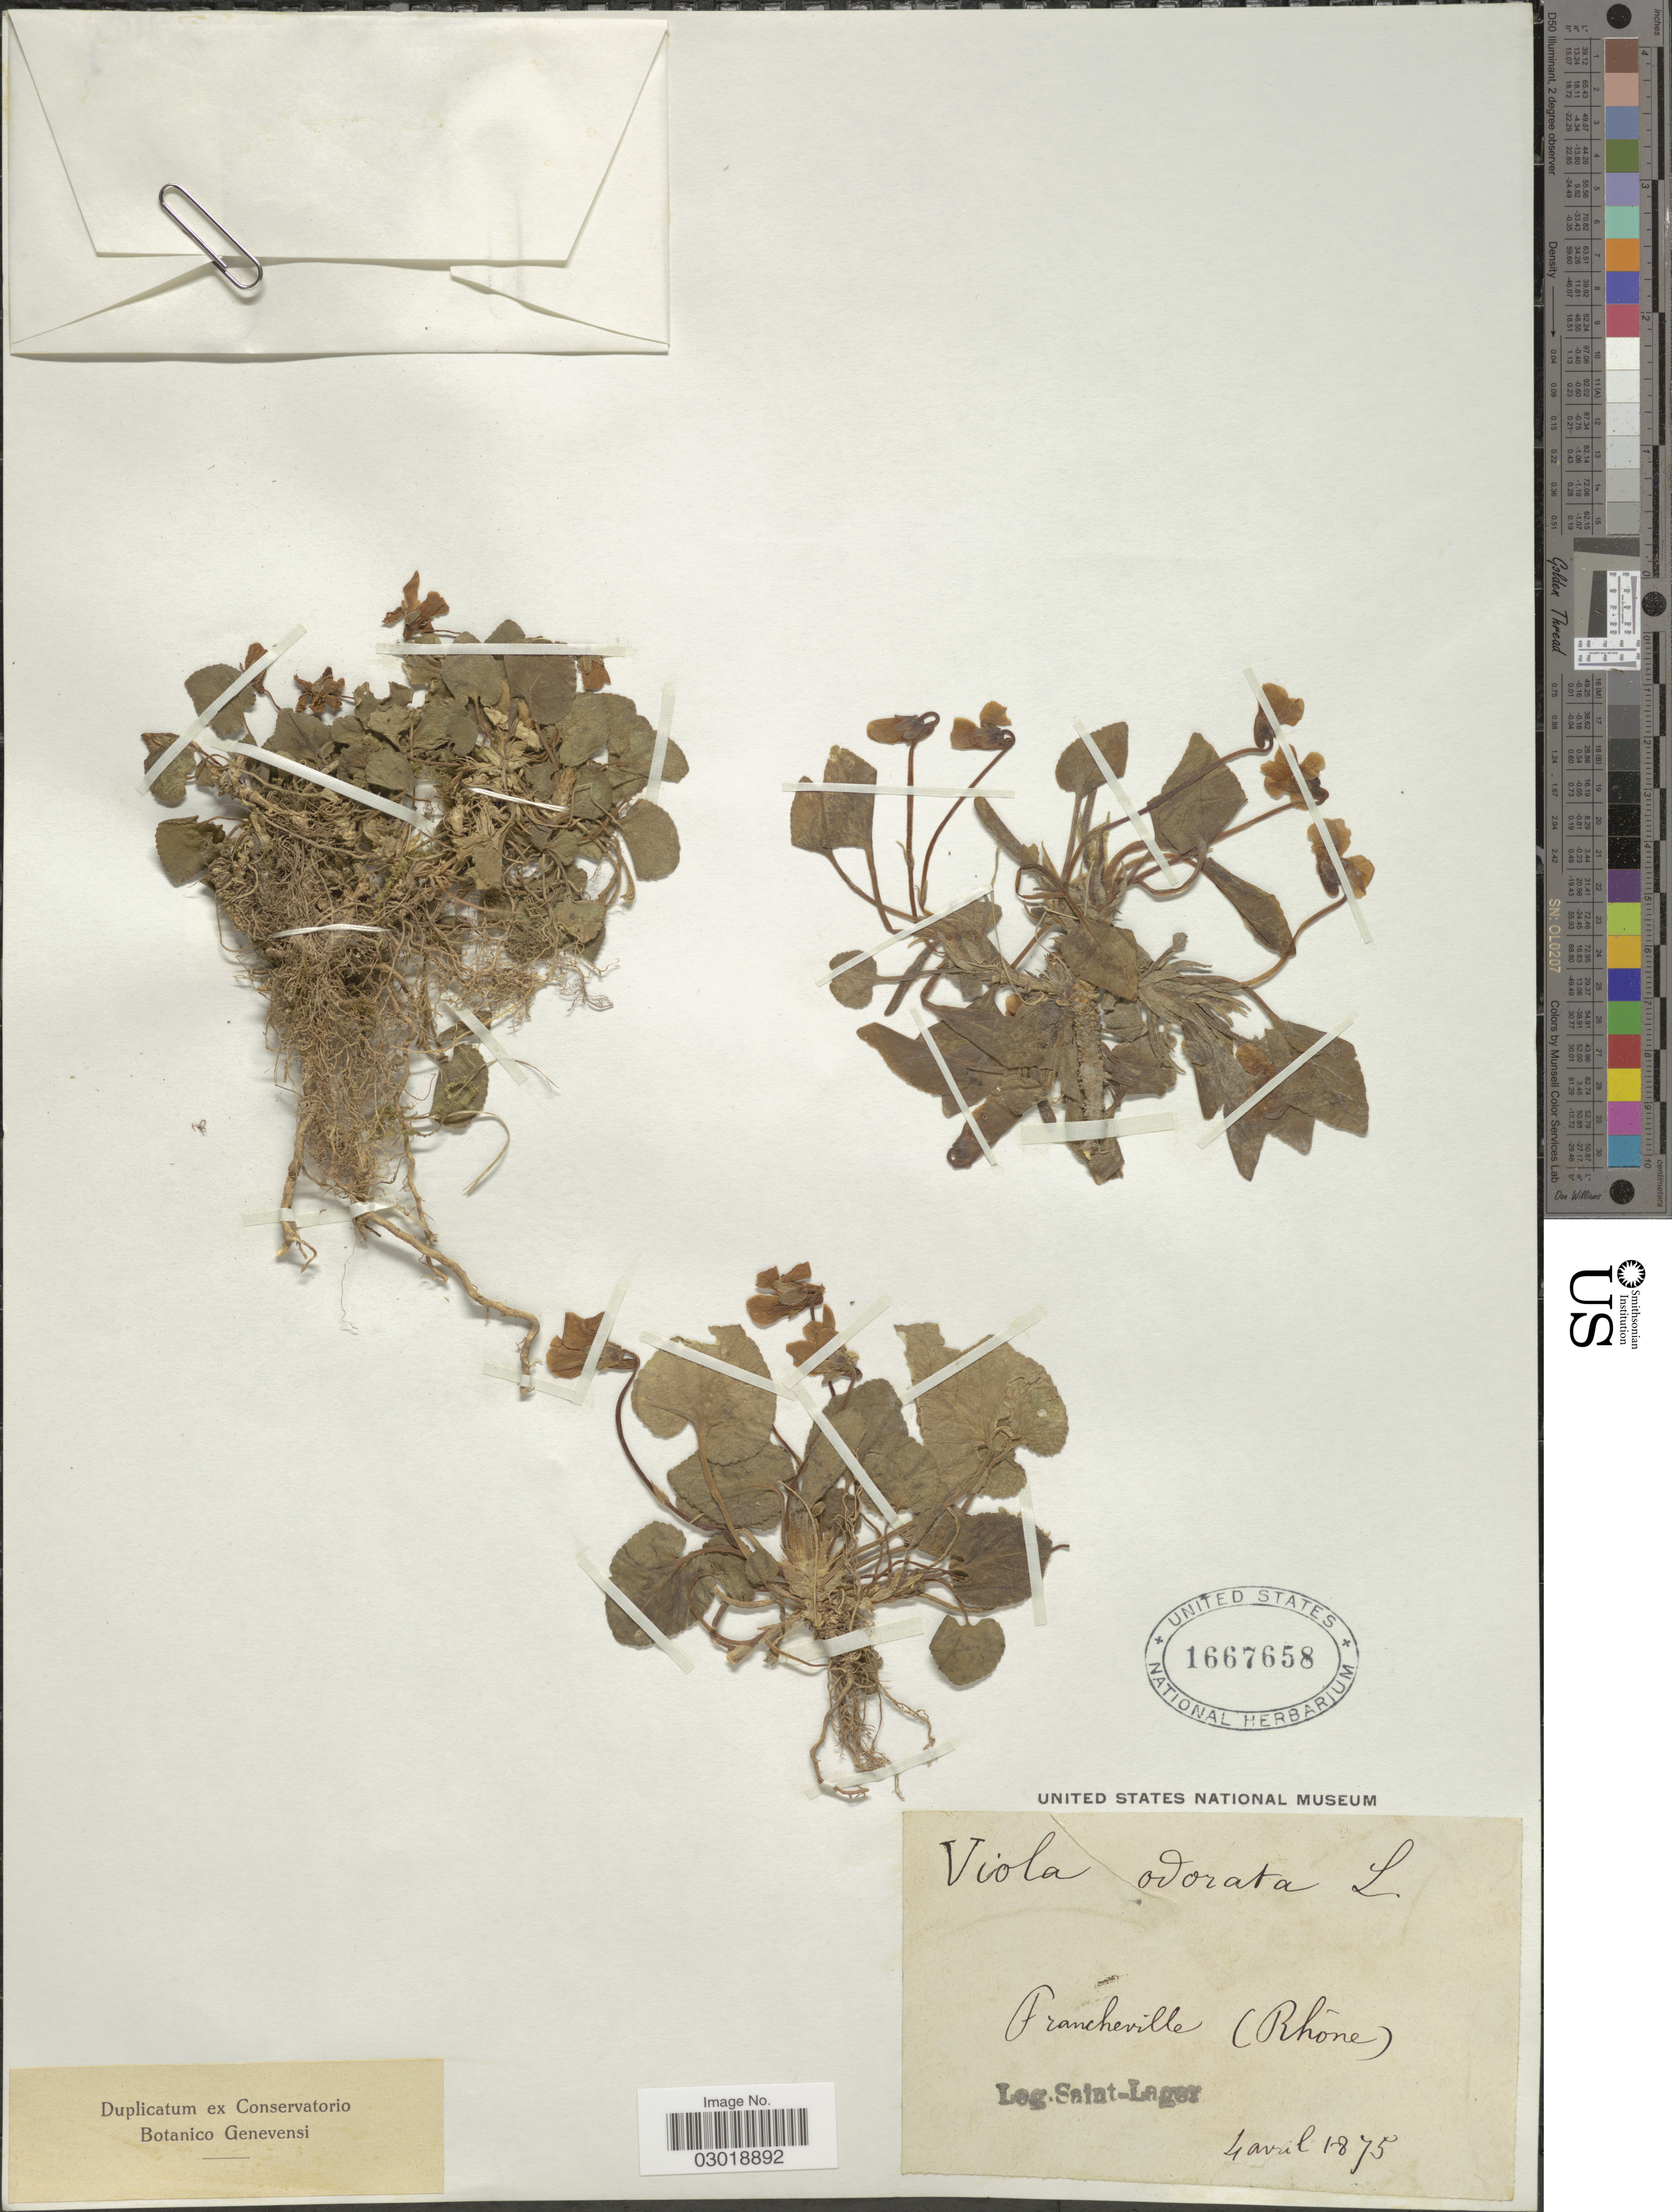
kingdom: Plantae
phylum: Tracheophyta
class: Magnoliopsida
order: Malpighiales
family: Violaceae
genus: Viola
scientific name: Viola odorata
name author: L.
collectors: Saint-Lager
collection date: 1875-04-04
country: France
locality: Francheville (Rhône).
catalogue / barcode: US 1667658